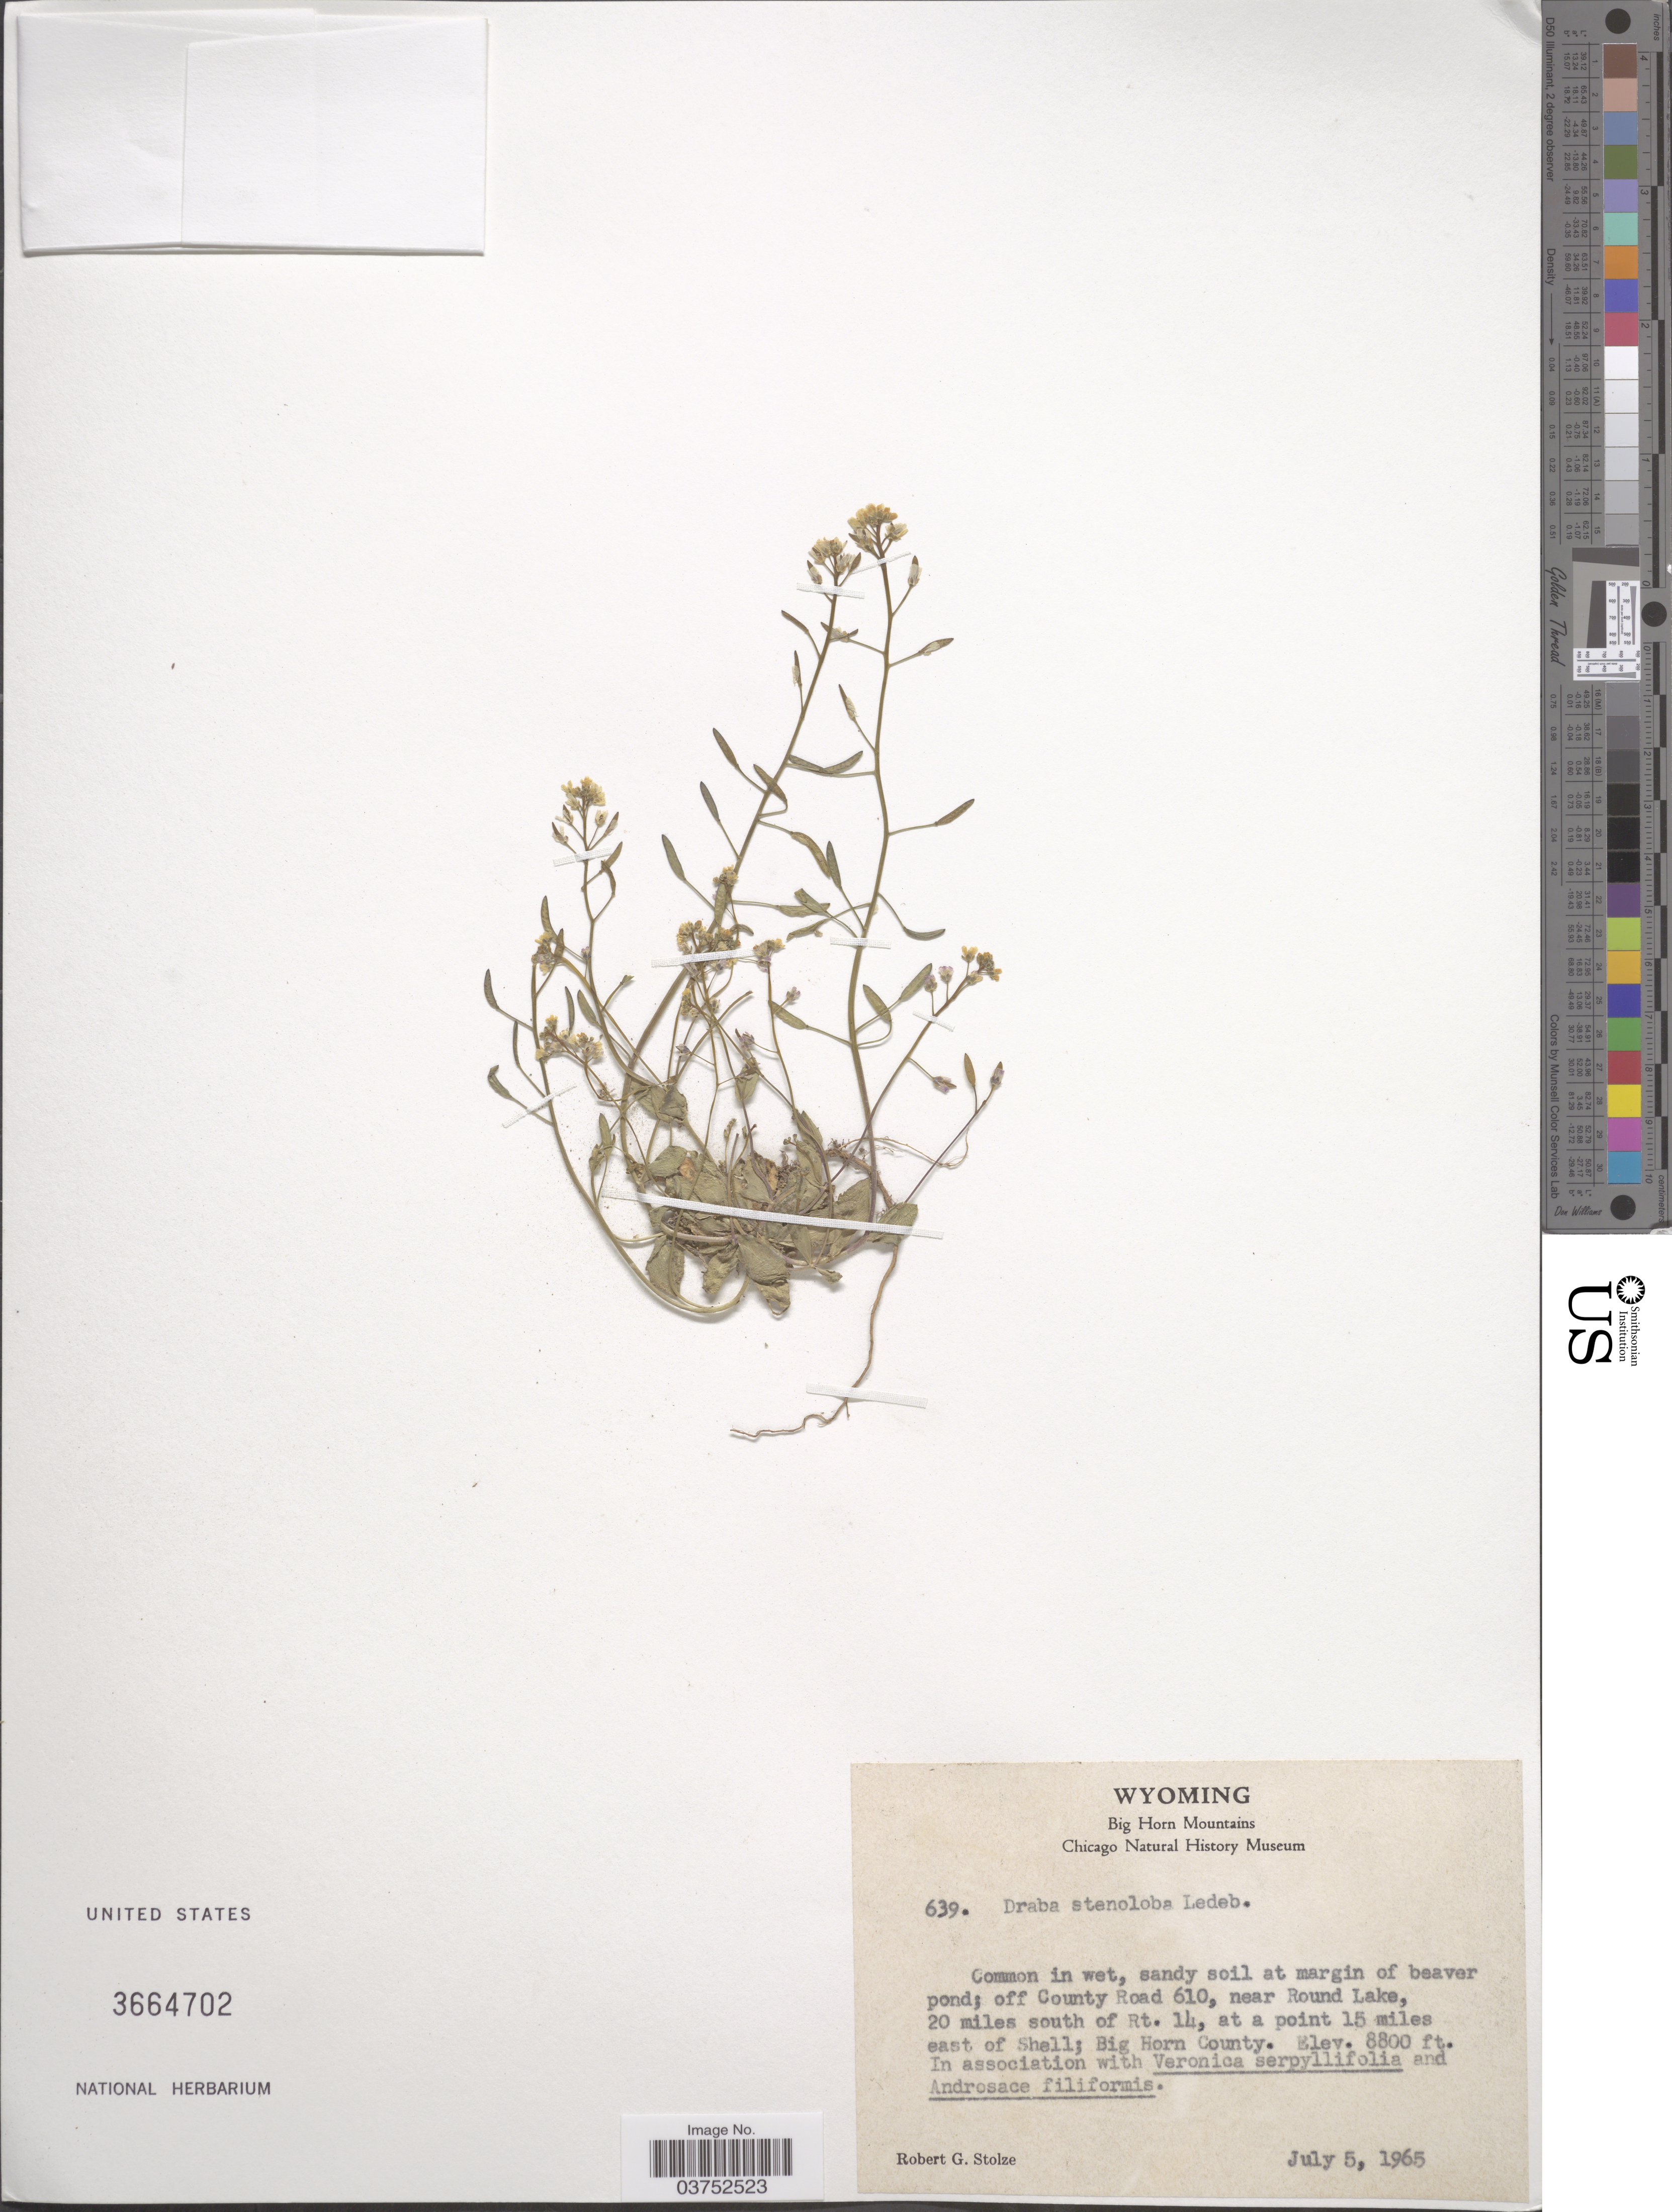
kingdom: Plantae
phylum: Tracheophyta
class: Magnoliopsida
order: Brassicales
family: Brassicaceae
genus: Draba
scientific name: Draba stenoloba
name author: Ledeb.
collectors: R. G. Stolze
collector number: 639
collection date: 1965-07-05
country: United States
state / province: Wyoming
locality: Big Horn Mountains. Off County Road 610, near Round Lake, 20 miles south of Rt. 14, at a point 15 miles east of Shell; Big Horn County.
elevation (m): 2682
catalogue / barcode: US 3664702